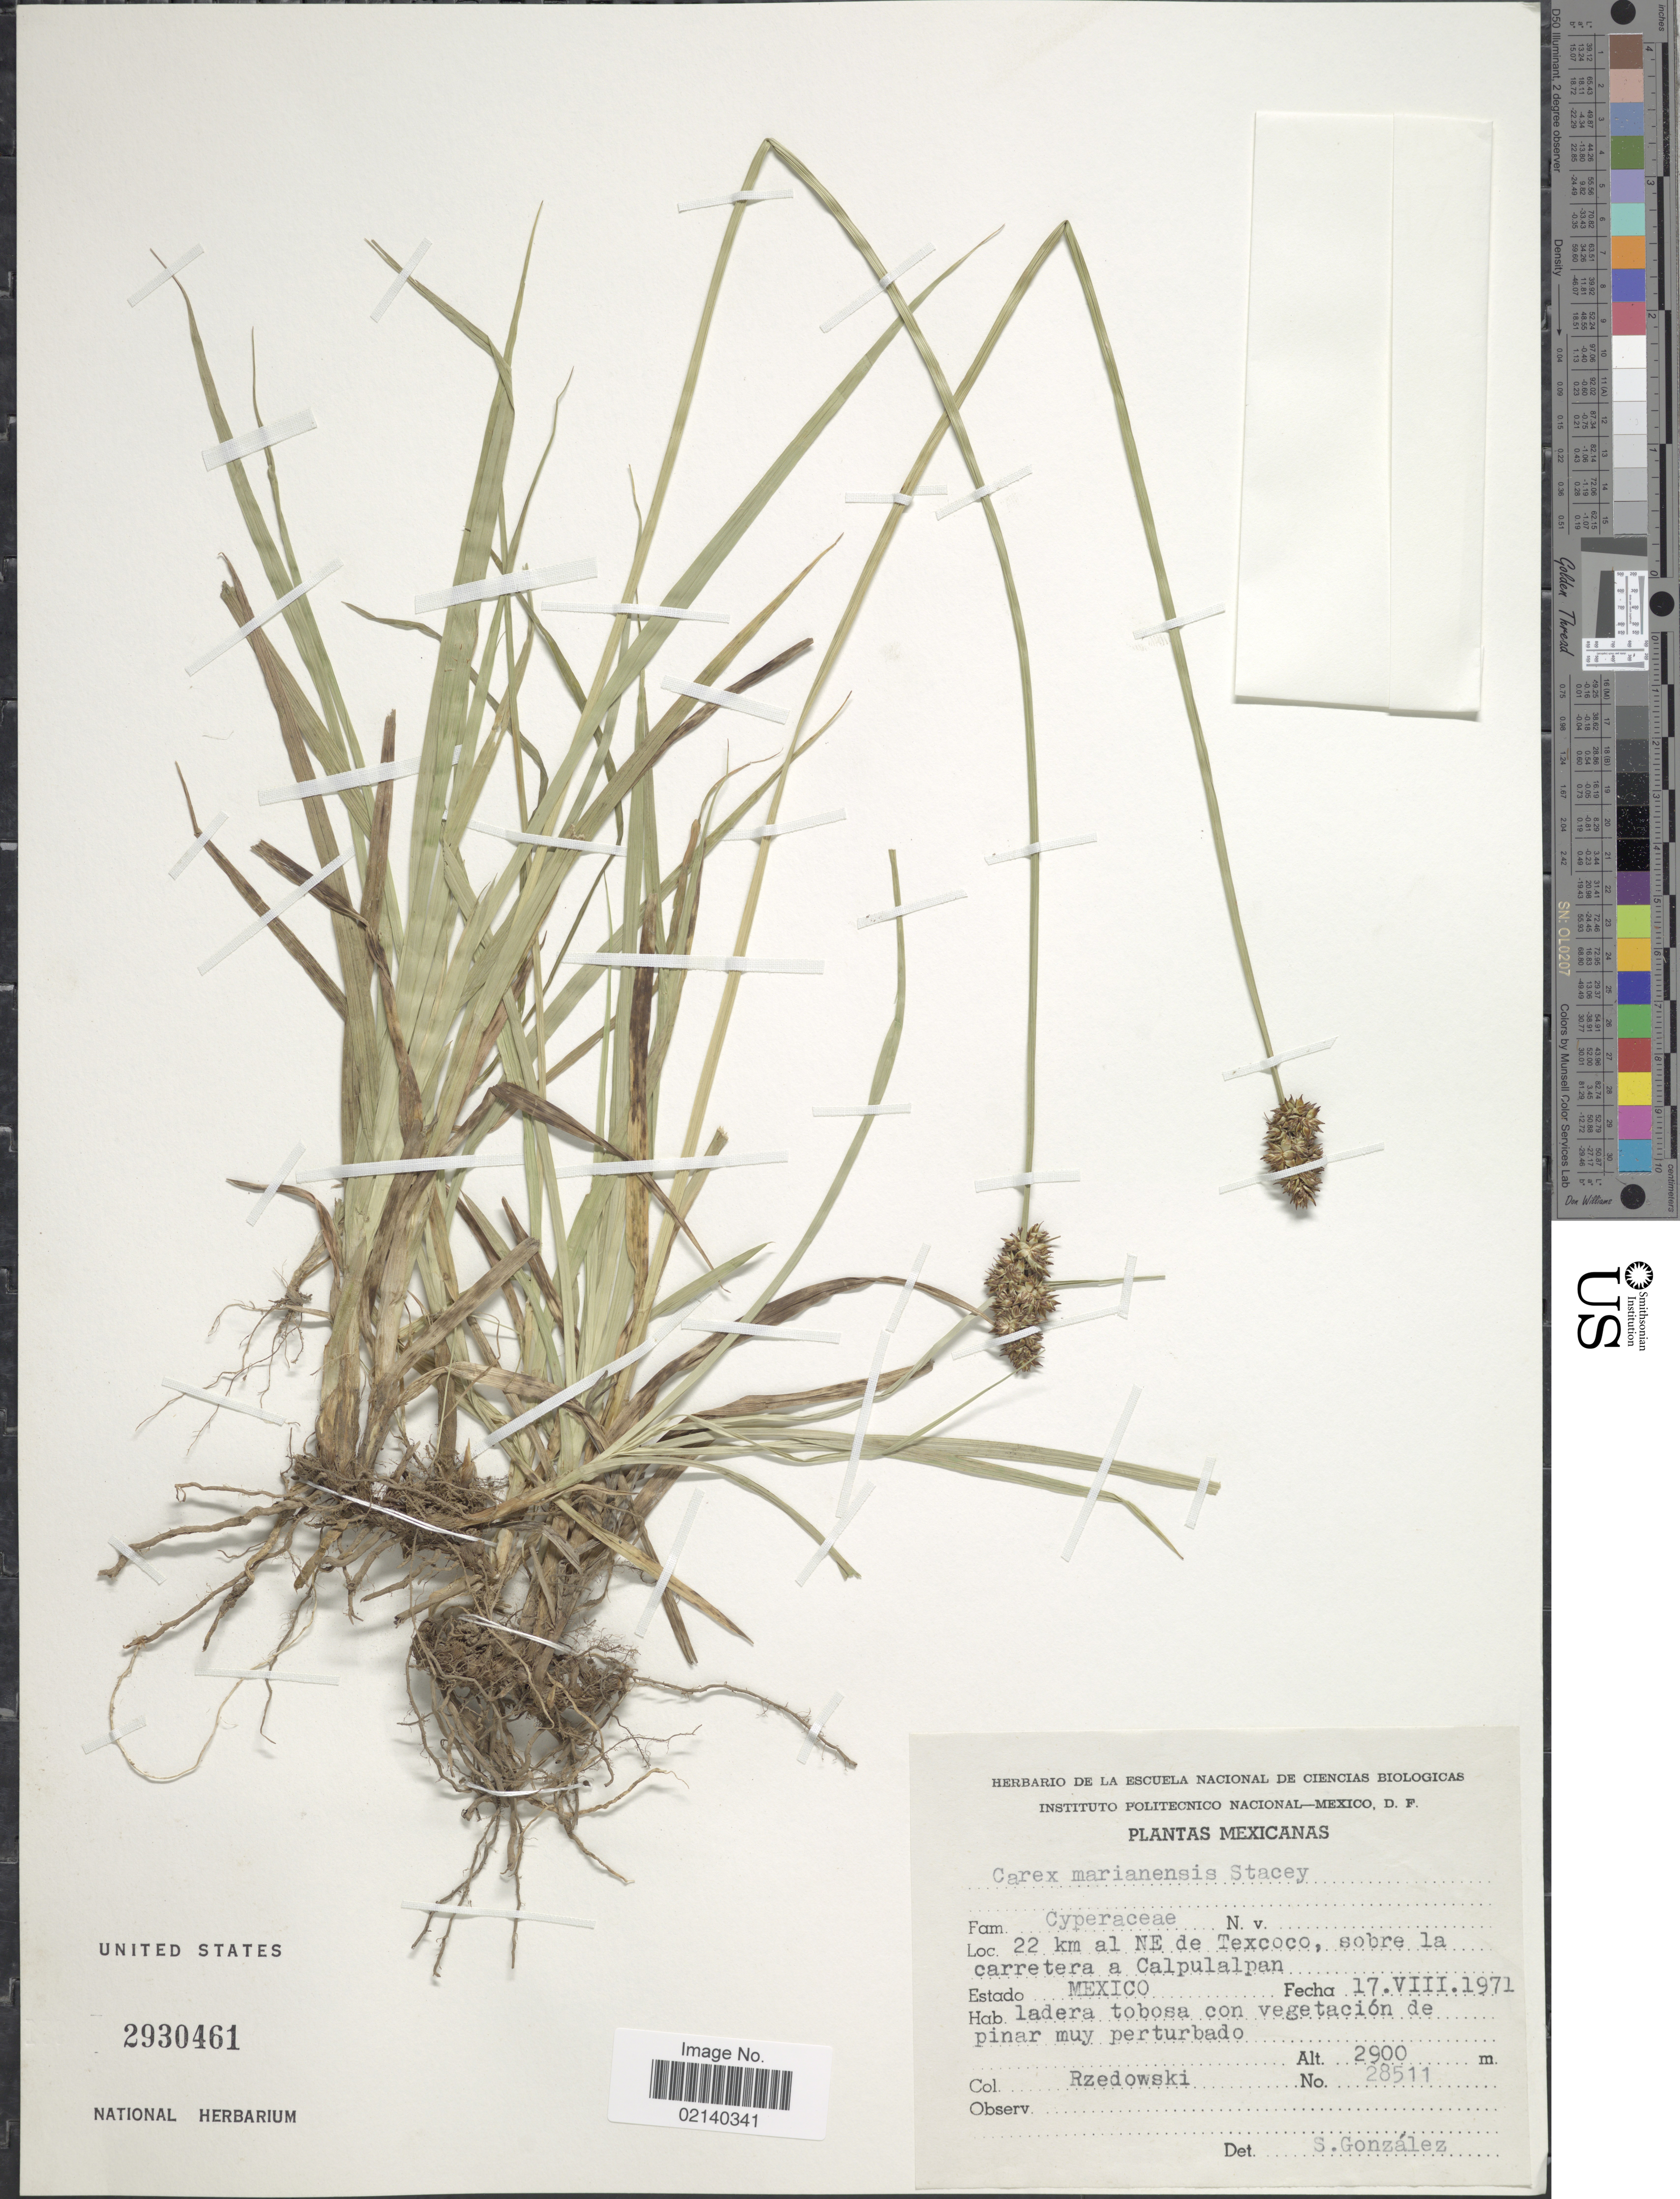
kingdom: Plantae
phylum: Tracheophyta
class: Liliopsida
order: Poales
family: Cyperaceae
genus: Carex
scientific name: Carex marianensis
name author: Stacey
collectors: Rzedowski, --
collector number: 28511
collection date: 1971-08-17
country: Mexico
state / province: México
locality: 22 km al NE de Texcoco, sobre la carretera a Calpulalpan. Estado Mexico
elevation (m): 2900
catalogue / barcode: US 2930461